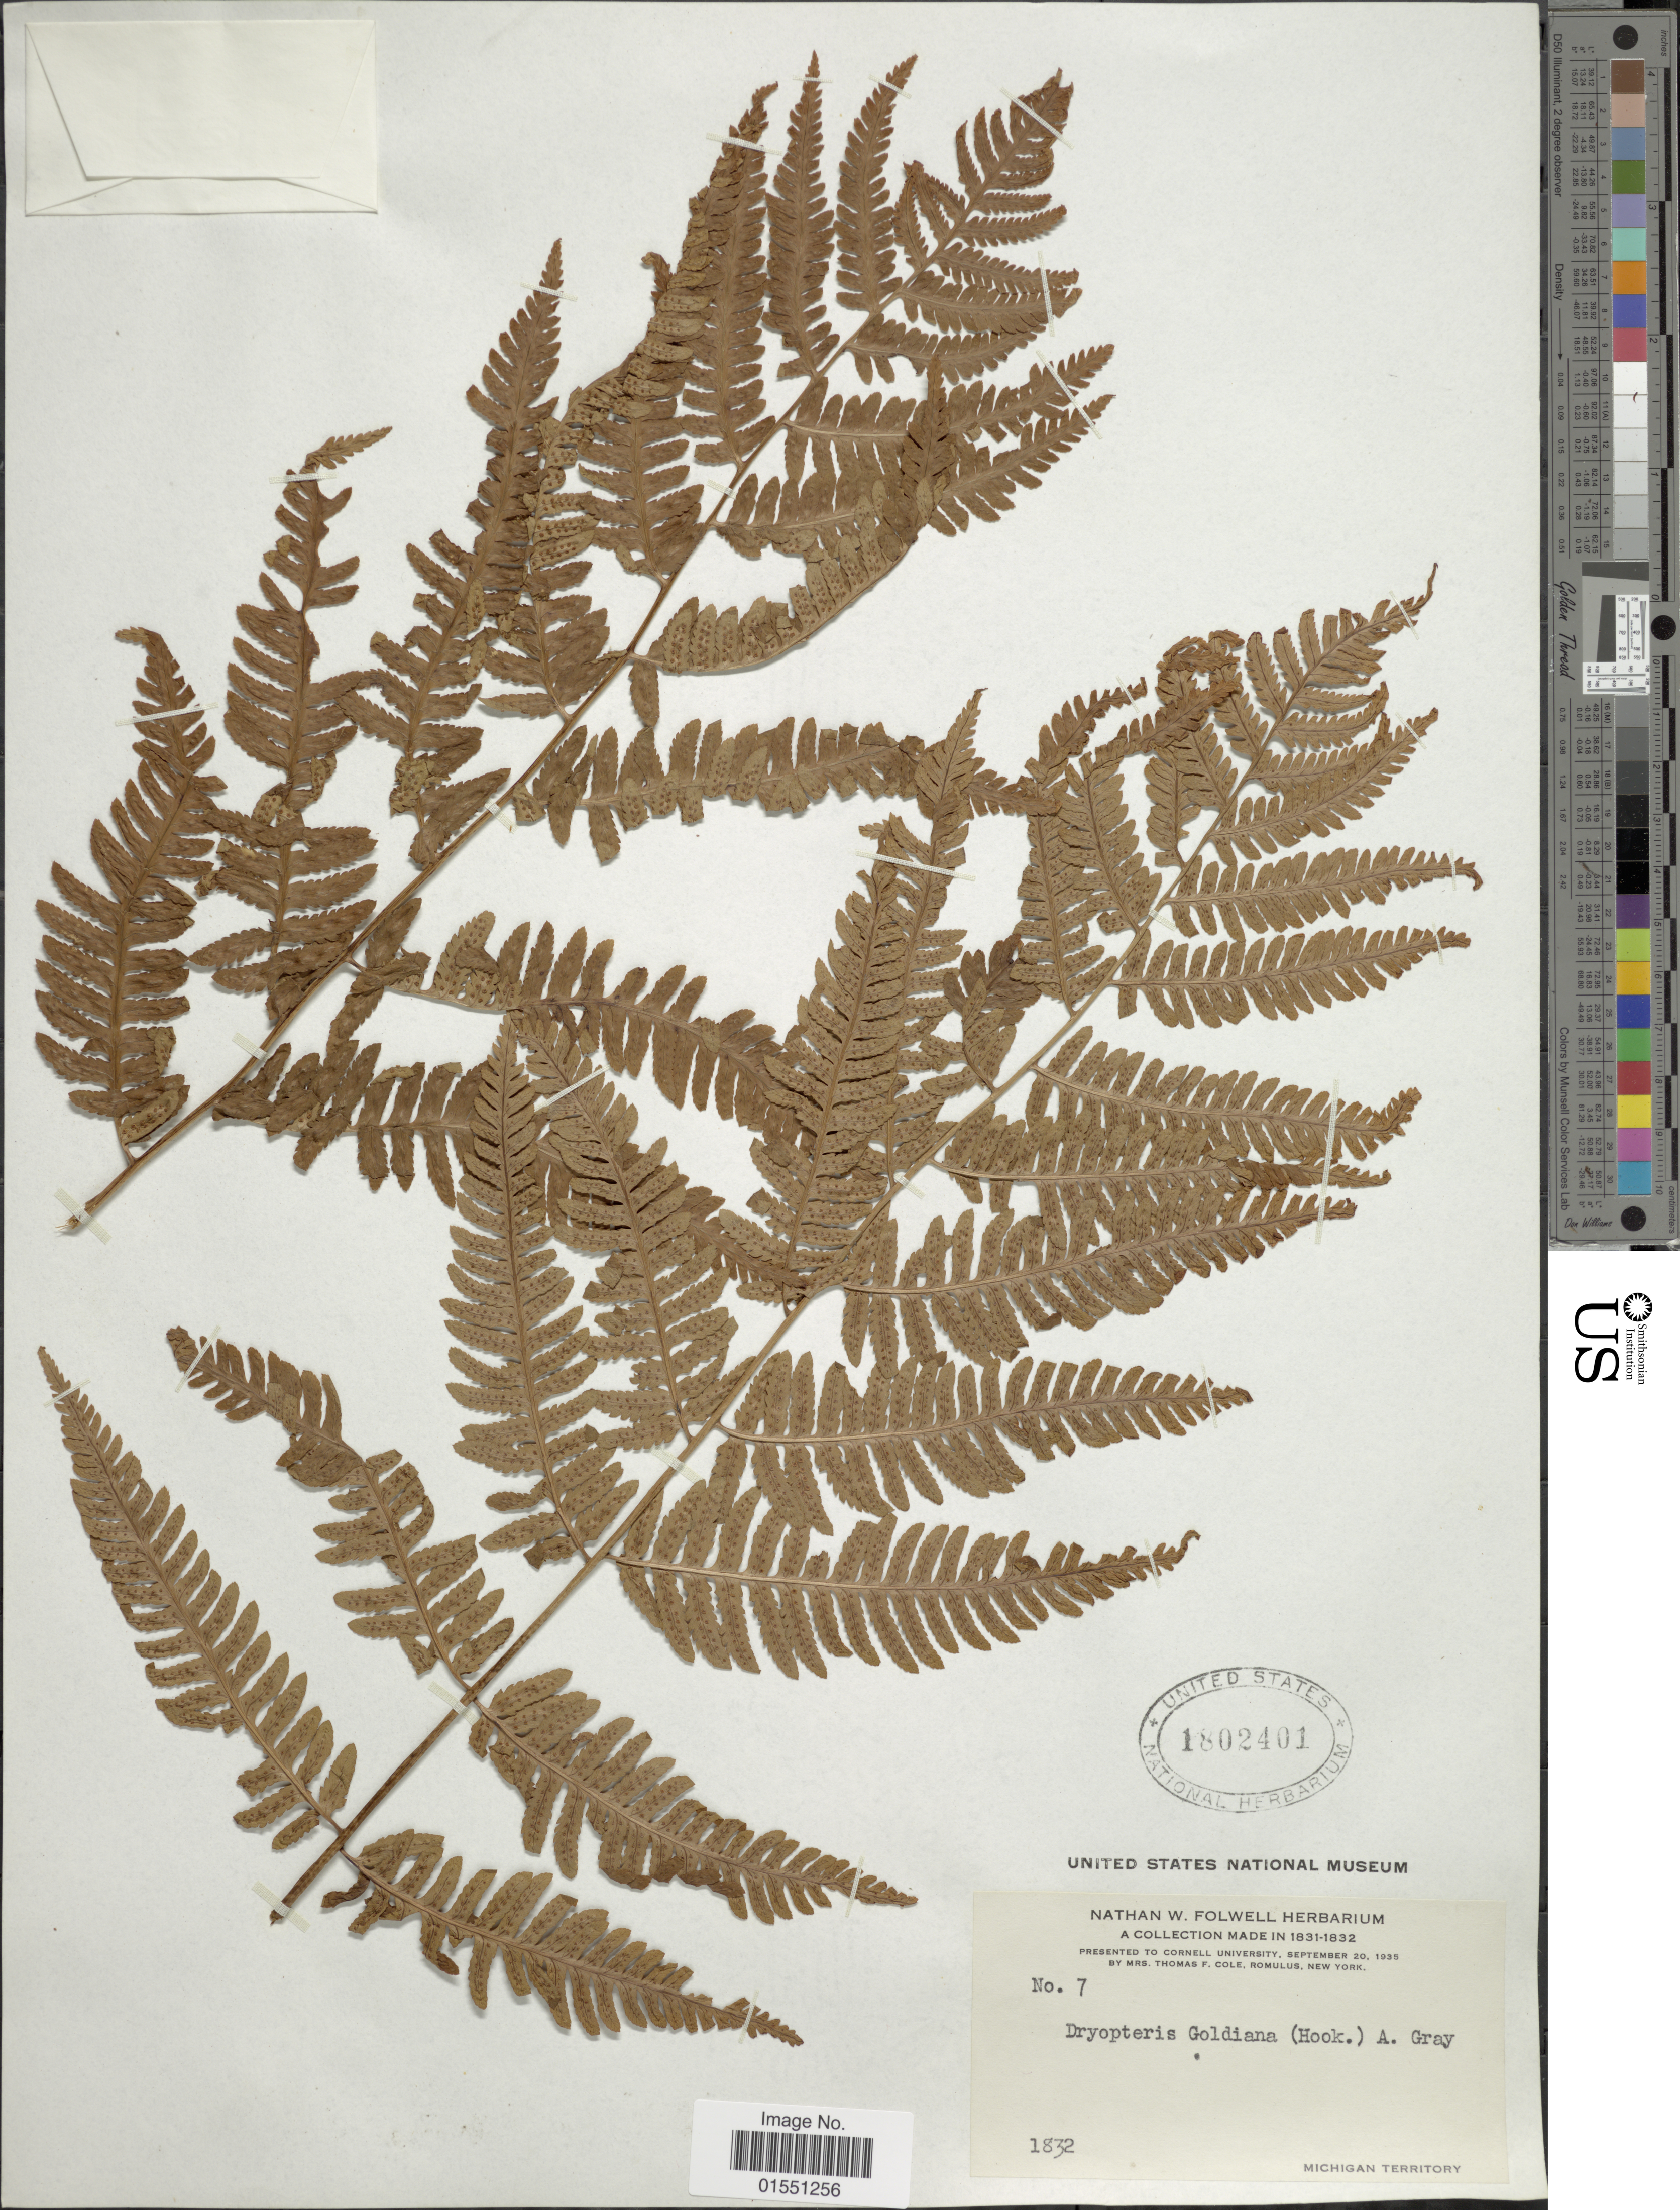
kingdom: Plantae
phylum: Tracheophyta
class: Polypodiopsida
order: Polypodiales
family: Dryopteridaceae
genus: Dryopteris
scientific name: Dryopteris goldiana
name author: (Hook. ex Goldie) A. Gray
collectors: ex herb. Nathan W. Folwell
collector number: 7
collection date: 1832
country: United States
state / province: Michigan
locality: Michigan Territory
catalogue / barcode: US 1802401